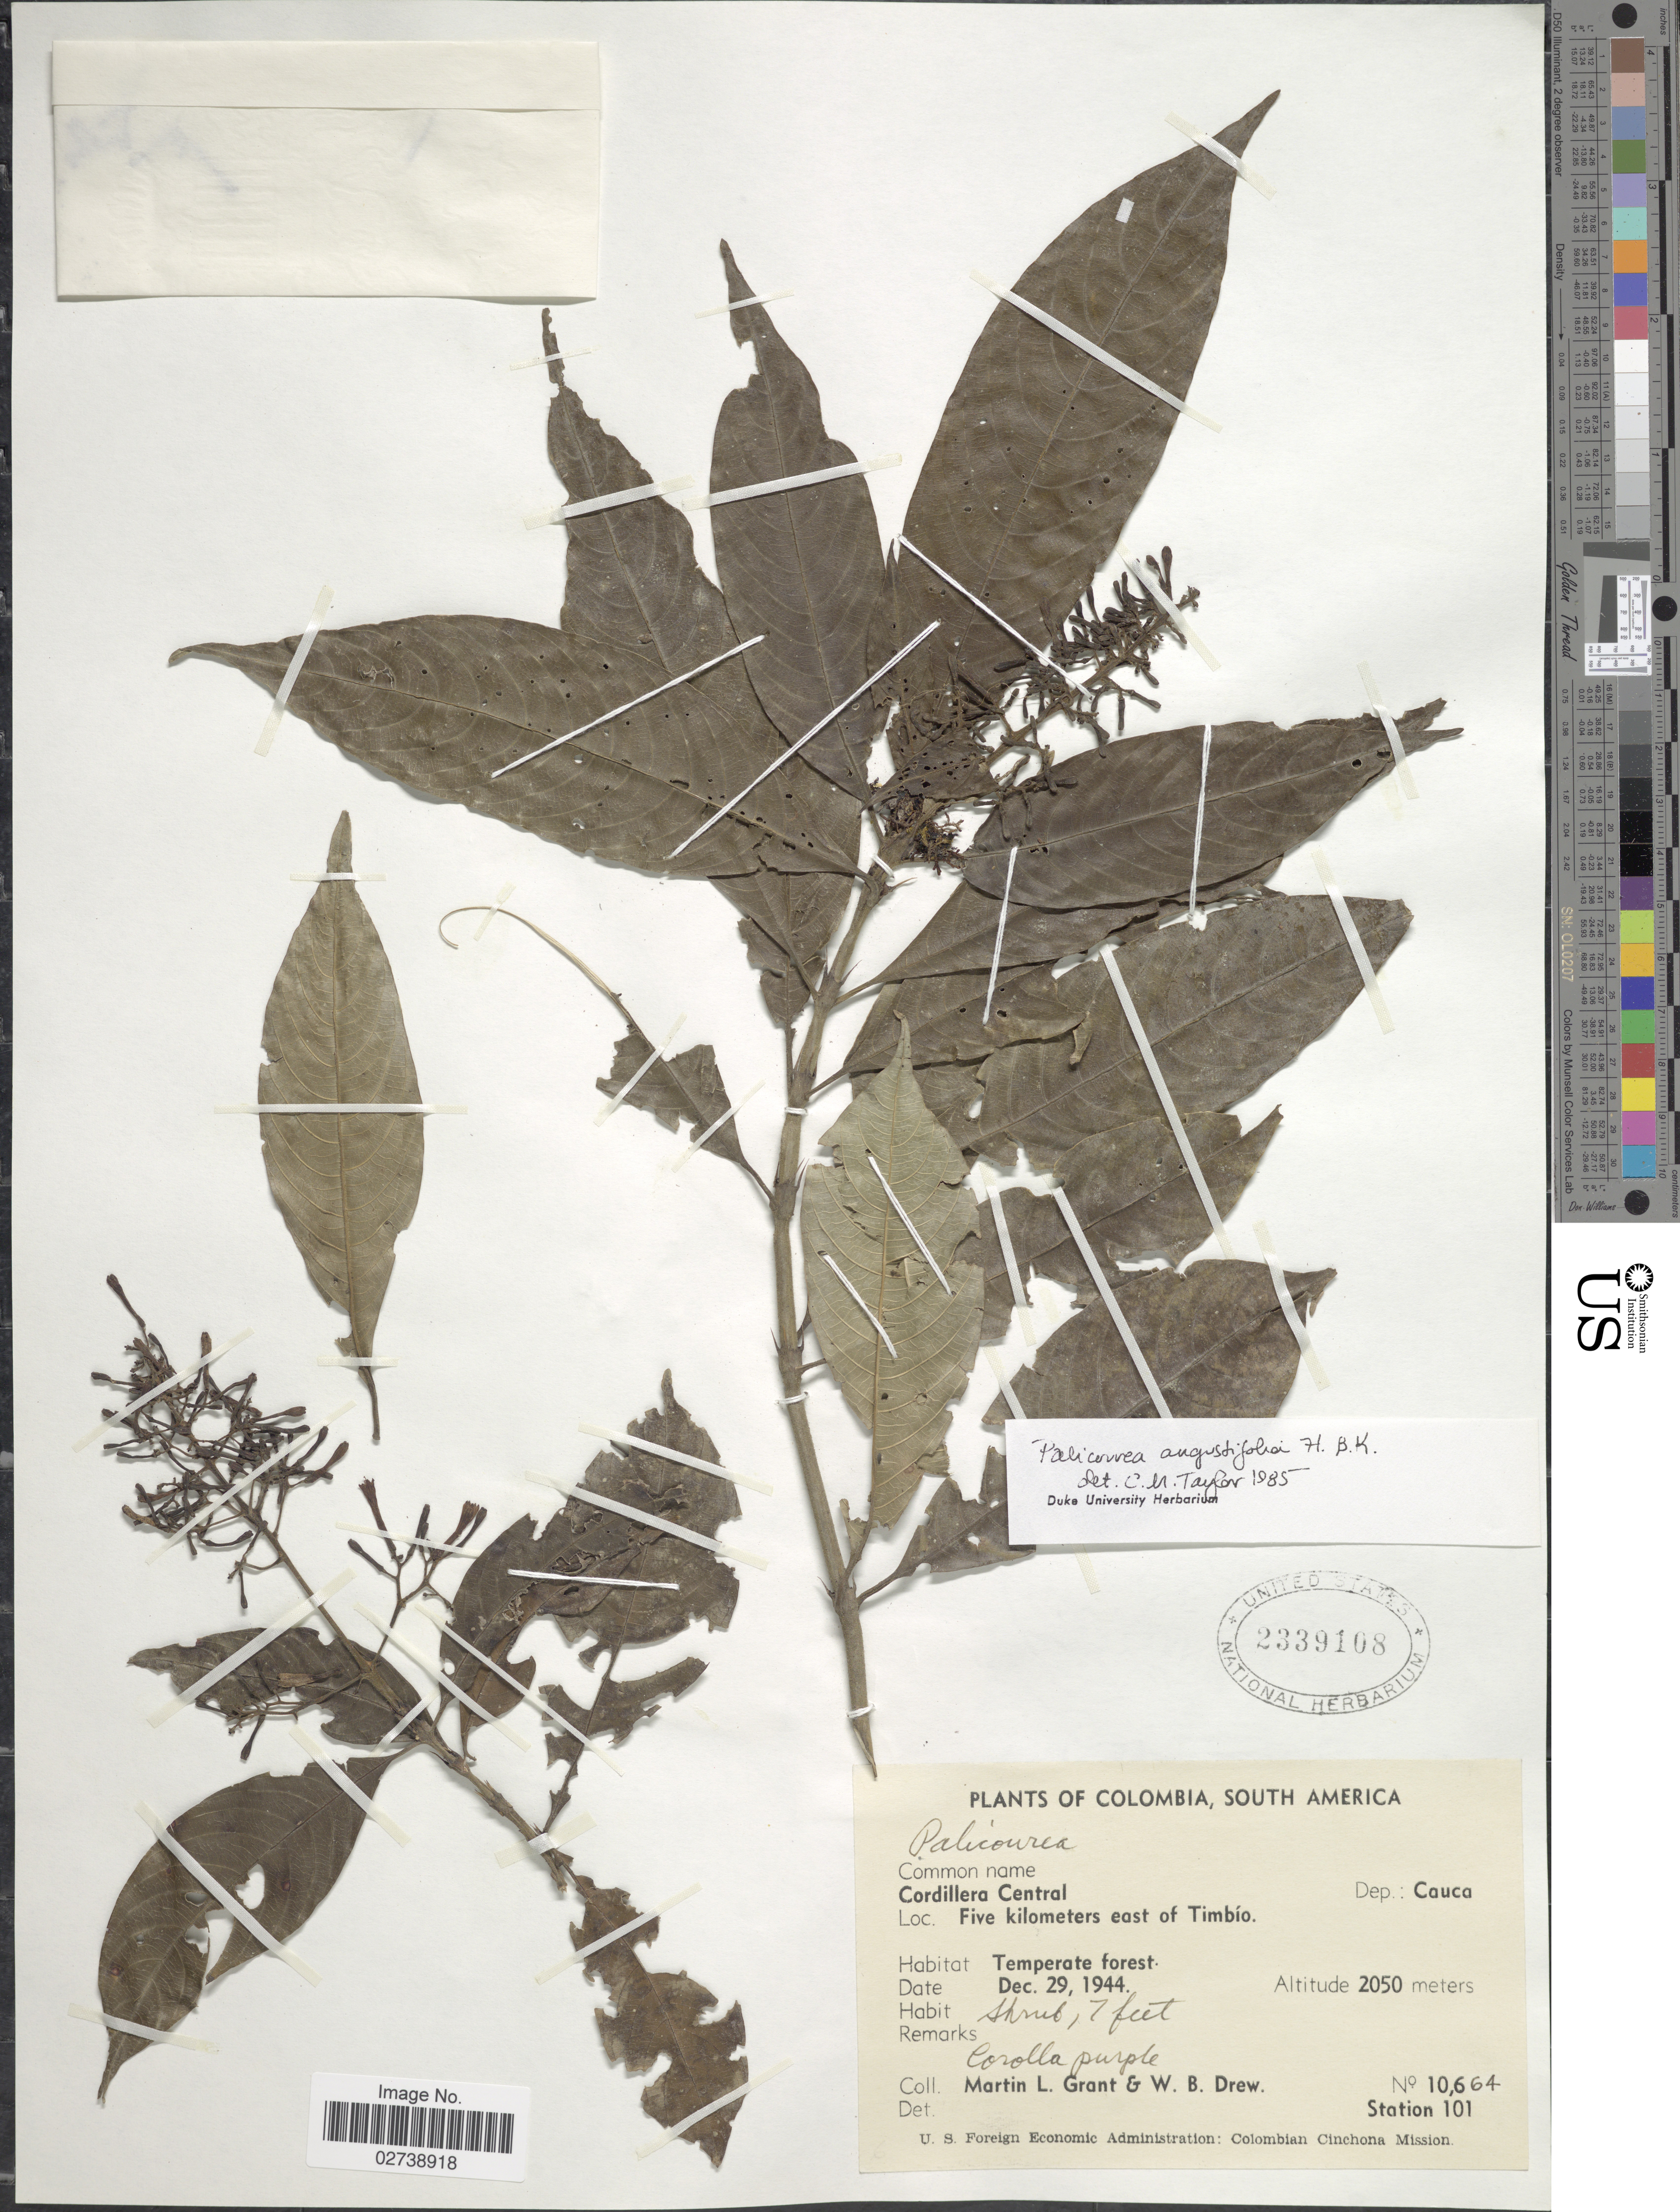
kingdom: Plantae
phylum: Tracheophyta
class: Magnoliopsida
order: Gentianales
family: Rubiaceae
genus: Palicourea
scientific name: Palicourea angustifolia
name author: Kunth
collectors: M. L. Grant & W. B. Drew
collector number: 10664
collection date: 1944-12-29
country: Colombia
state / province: Cauca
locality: Dep.:Cauca, Cordillera Central, Five kilometers east of Timbio.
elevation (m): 2050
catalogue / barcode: US 2339108